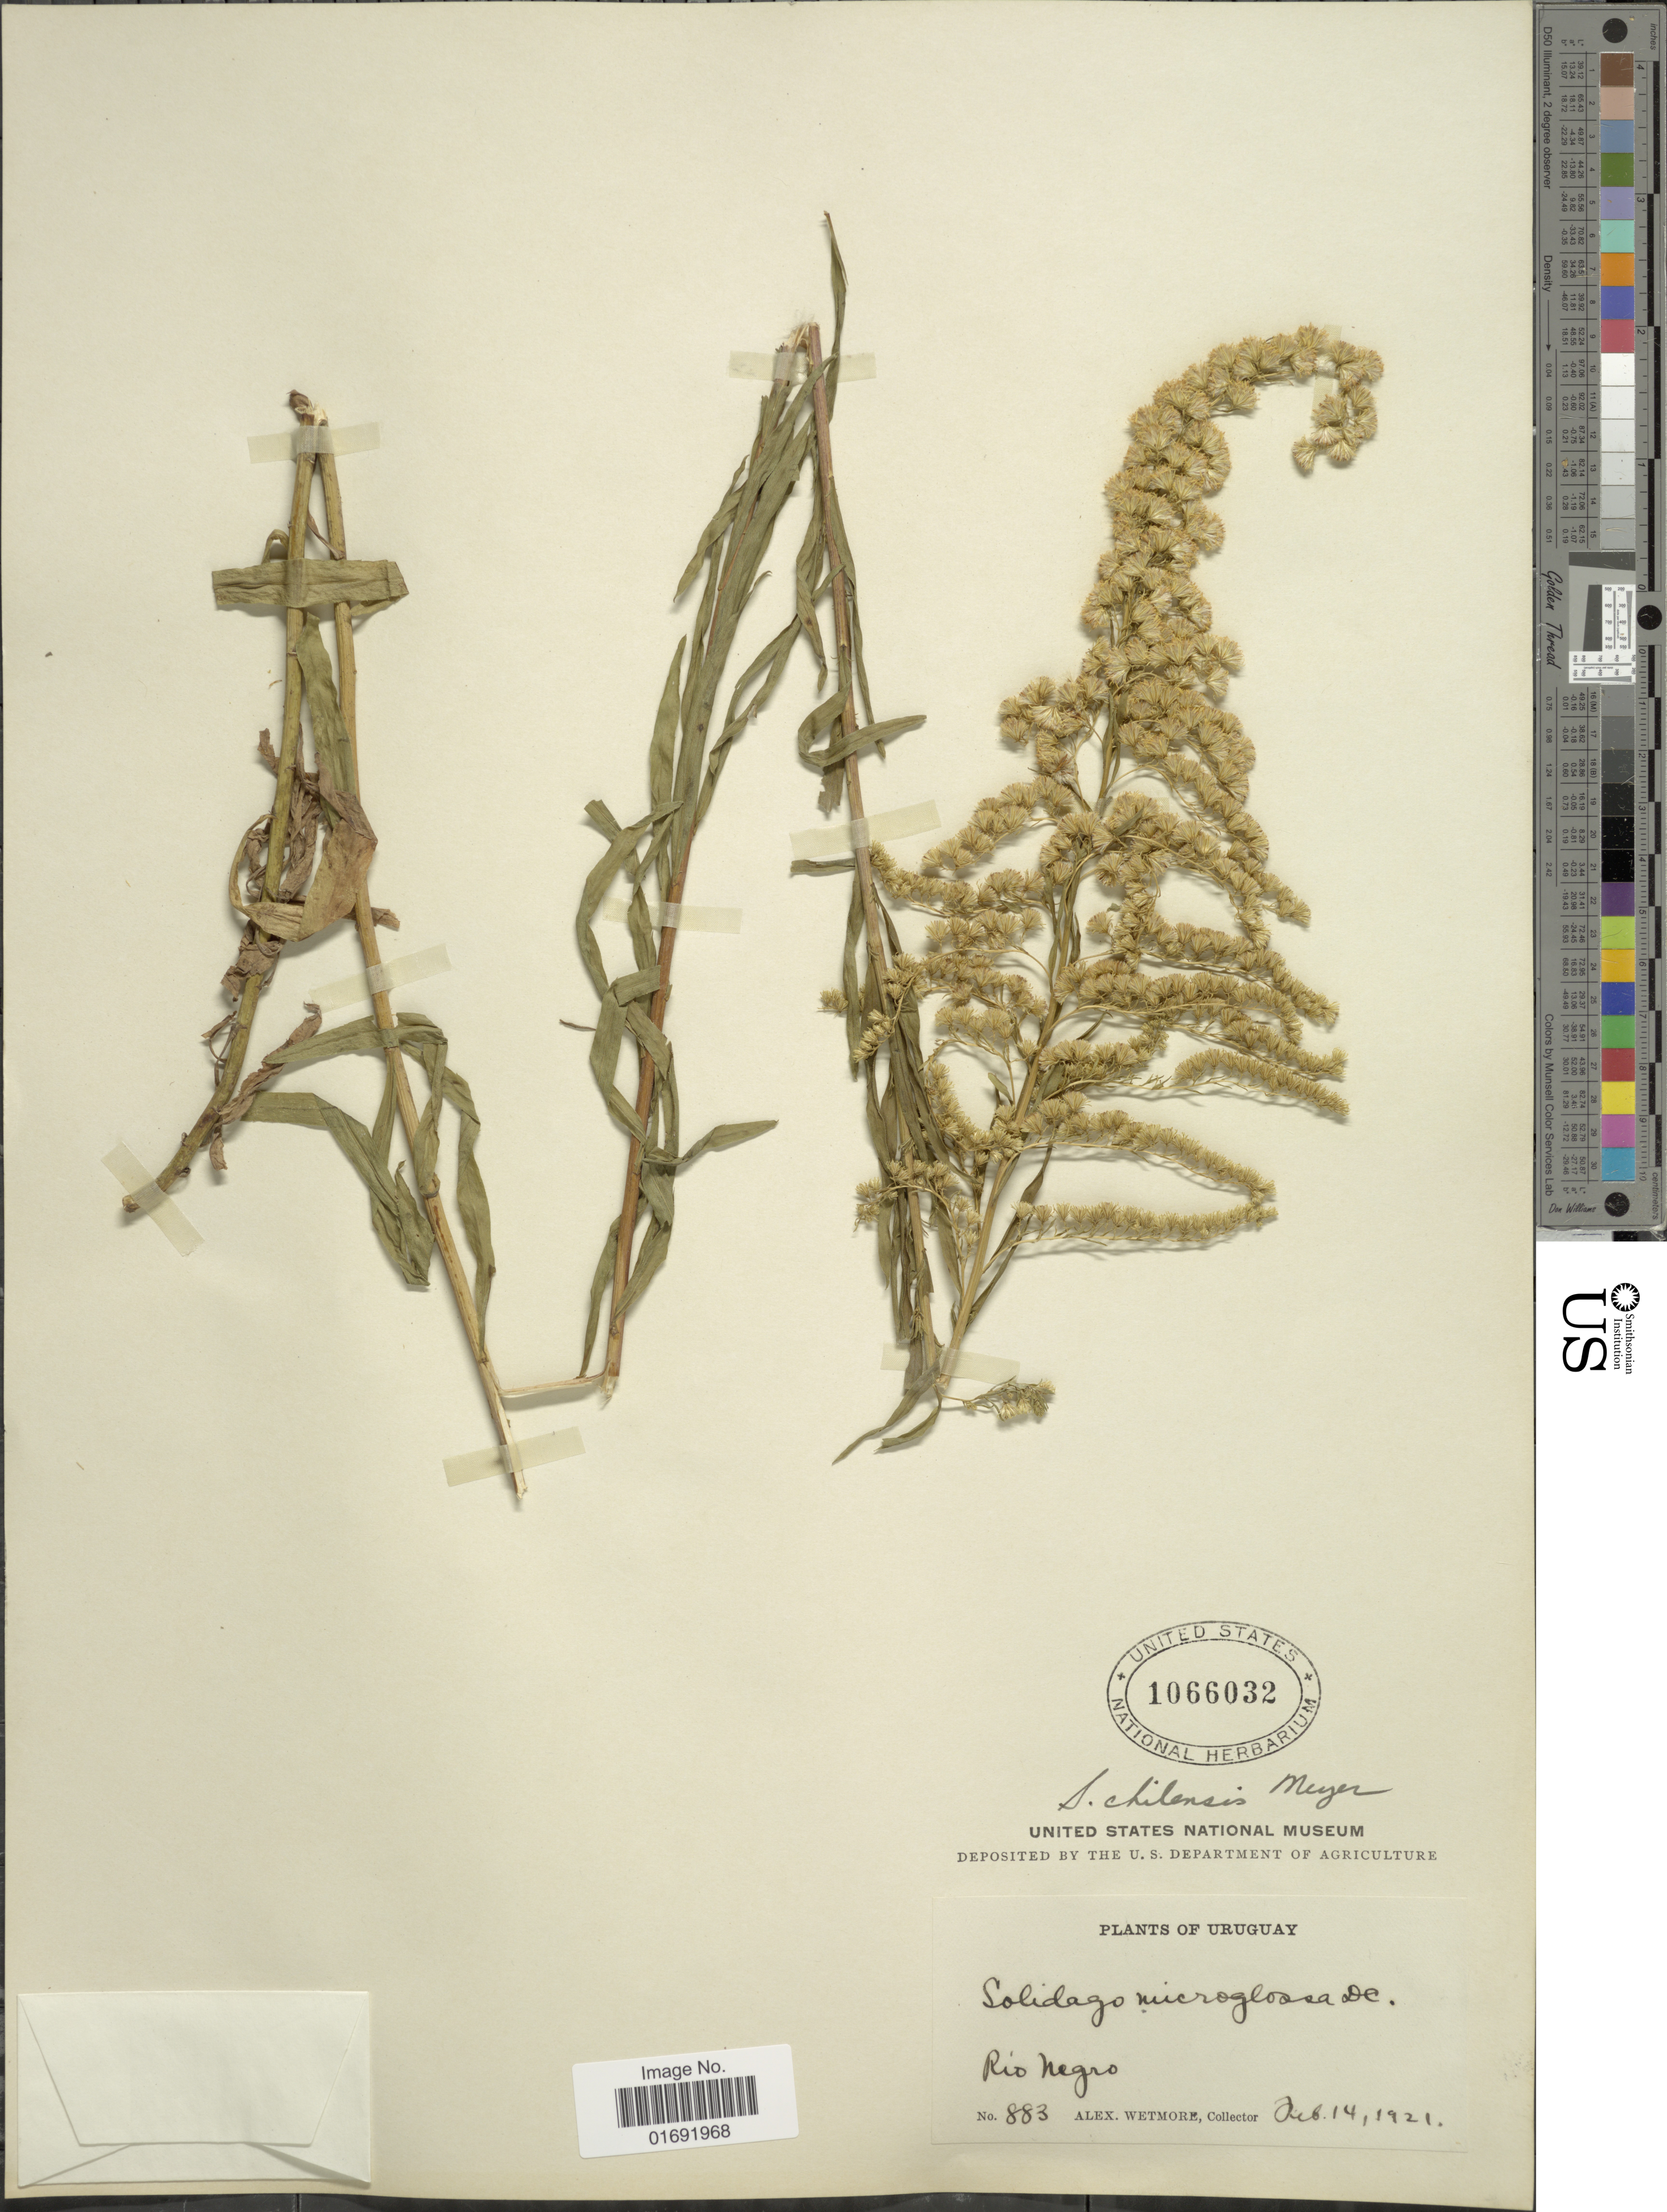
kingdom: Plantae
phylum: Tracheophyta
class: Magnoliopsida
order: Asterales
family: Asteraceae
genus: Solidago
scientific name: Solidago chilensis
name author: Meyen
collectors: A. Wetmore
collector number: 883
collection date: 1921-02-14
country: Uruguay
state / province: Rio Negro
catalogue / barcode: US 1066032